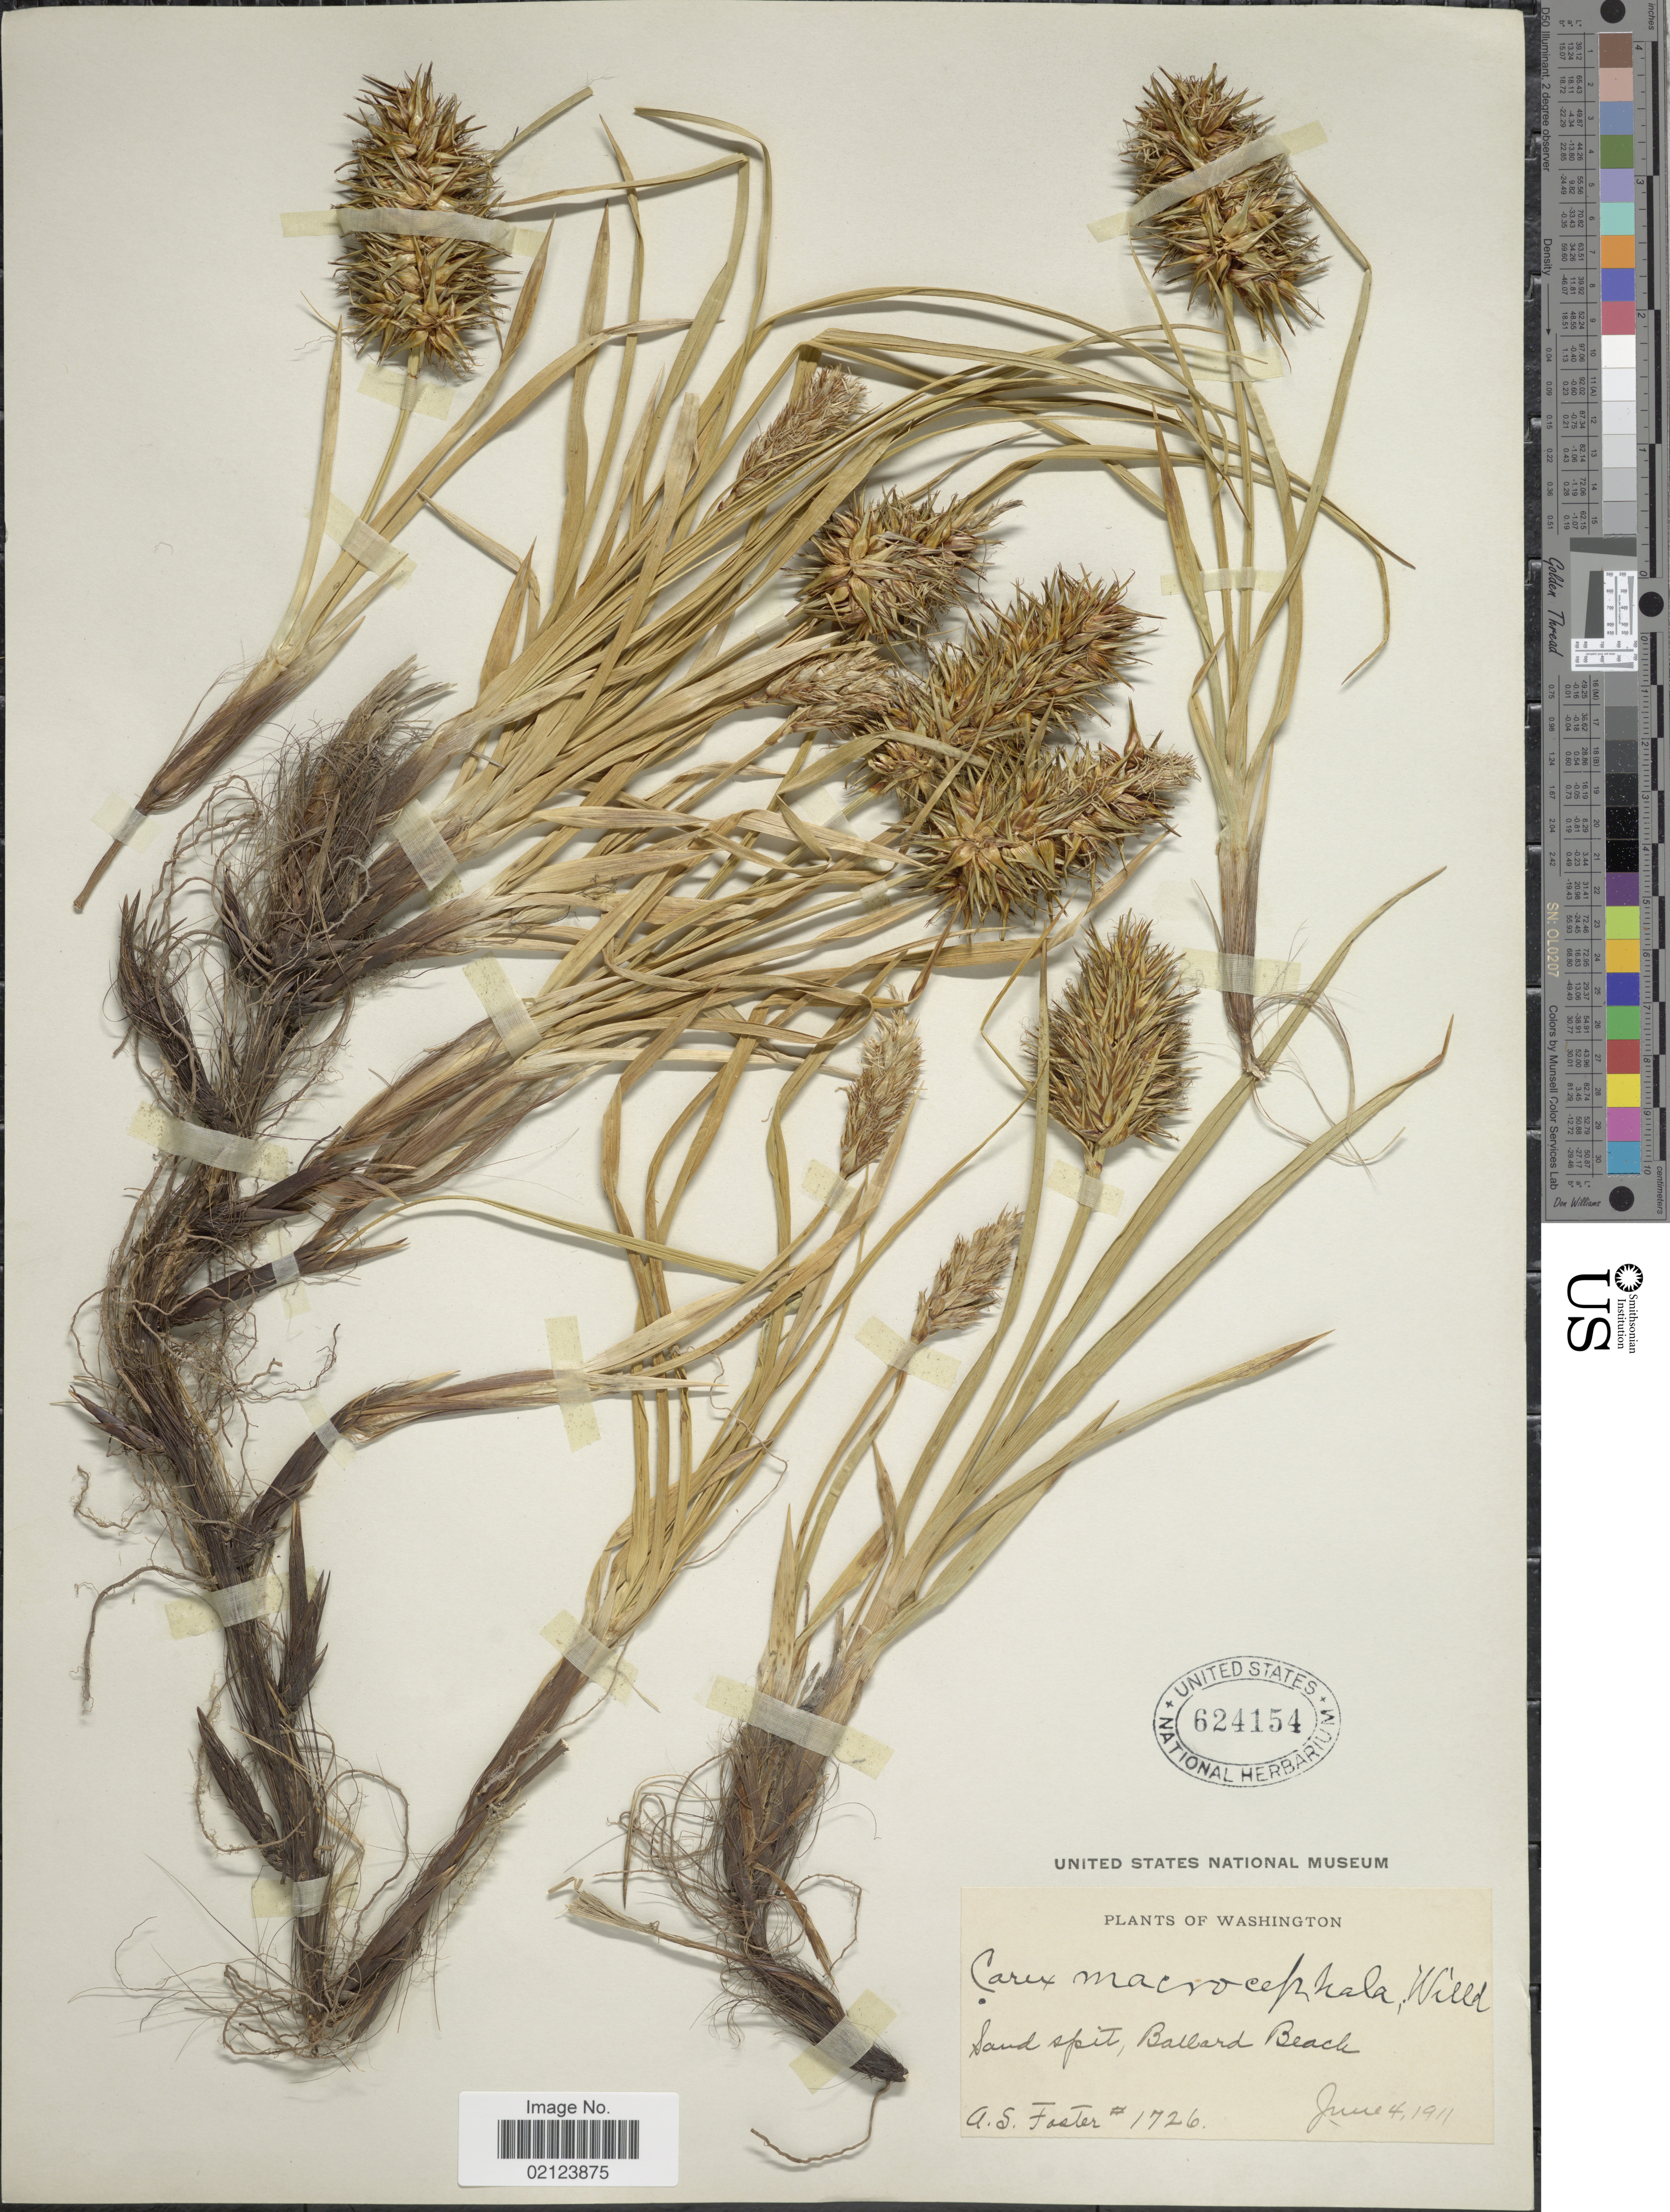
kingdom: Plantae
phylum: Tracheophyta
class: Liliopsida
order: Poales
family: Cyperaceae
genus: Carex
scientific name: Carex macrocephala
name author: Willd. ex Spreng.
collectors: A. S. Foster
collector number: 1726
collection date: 1911-06-04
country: United States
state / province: Washington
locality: Sand spit, Ballard Beach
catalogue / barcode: US 624154